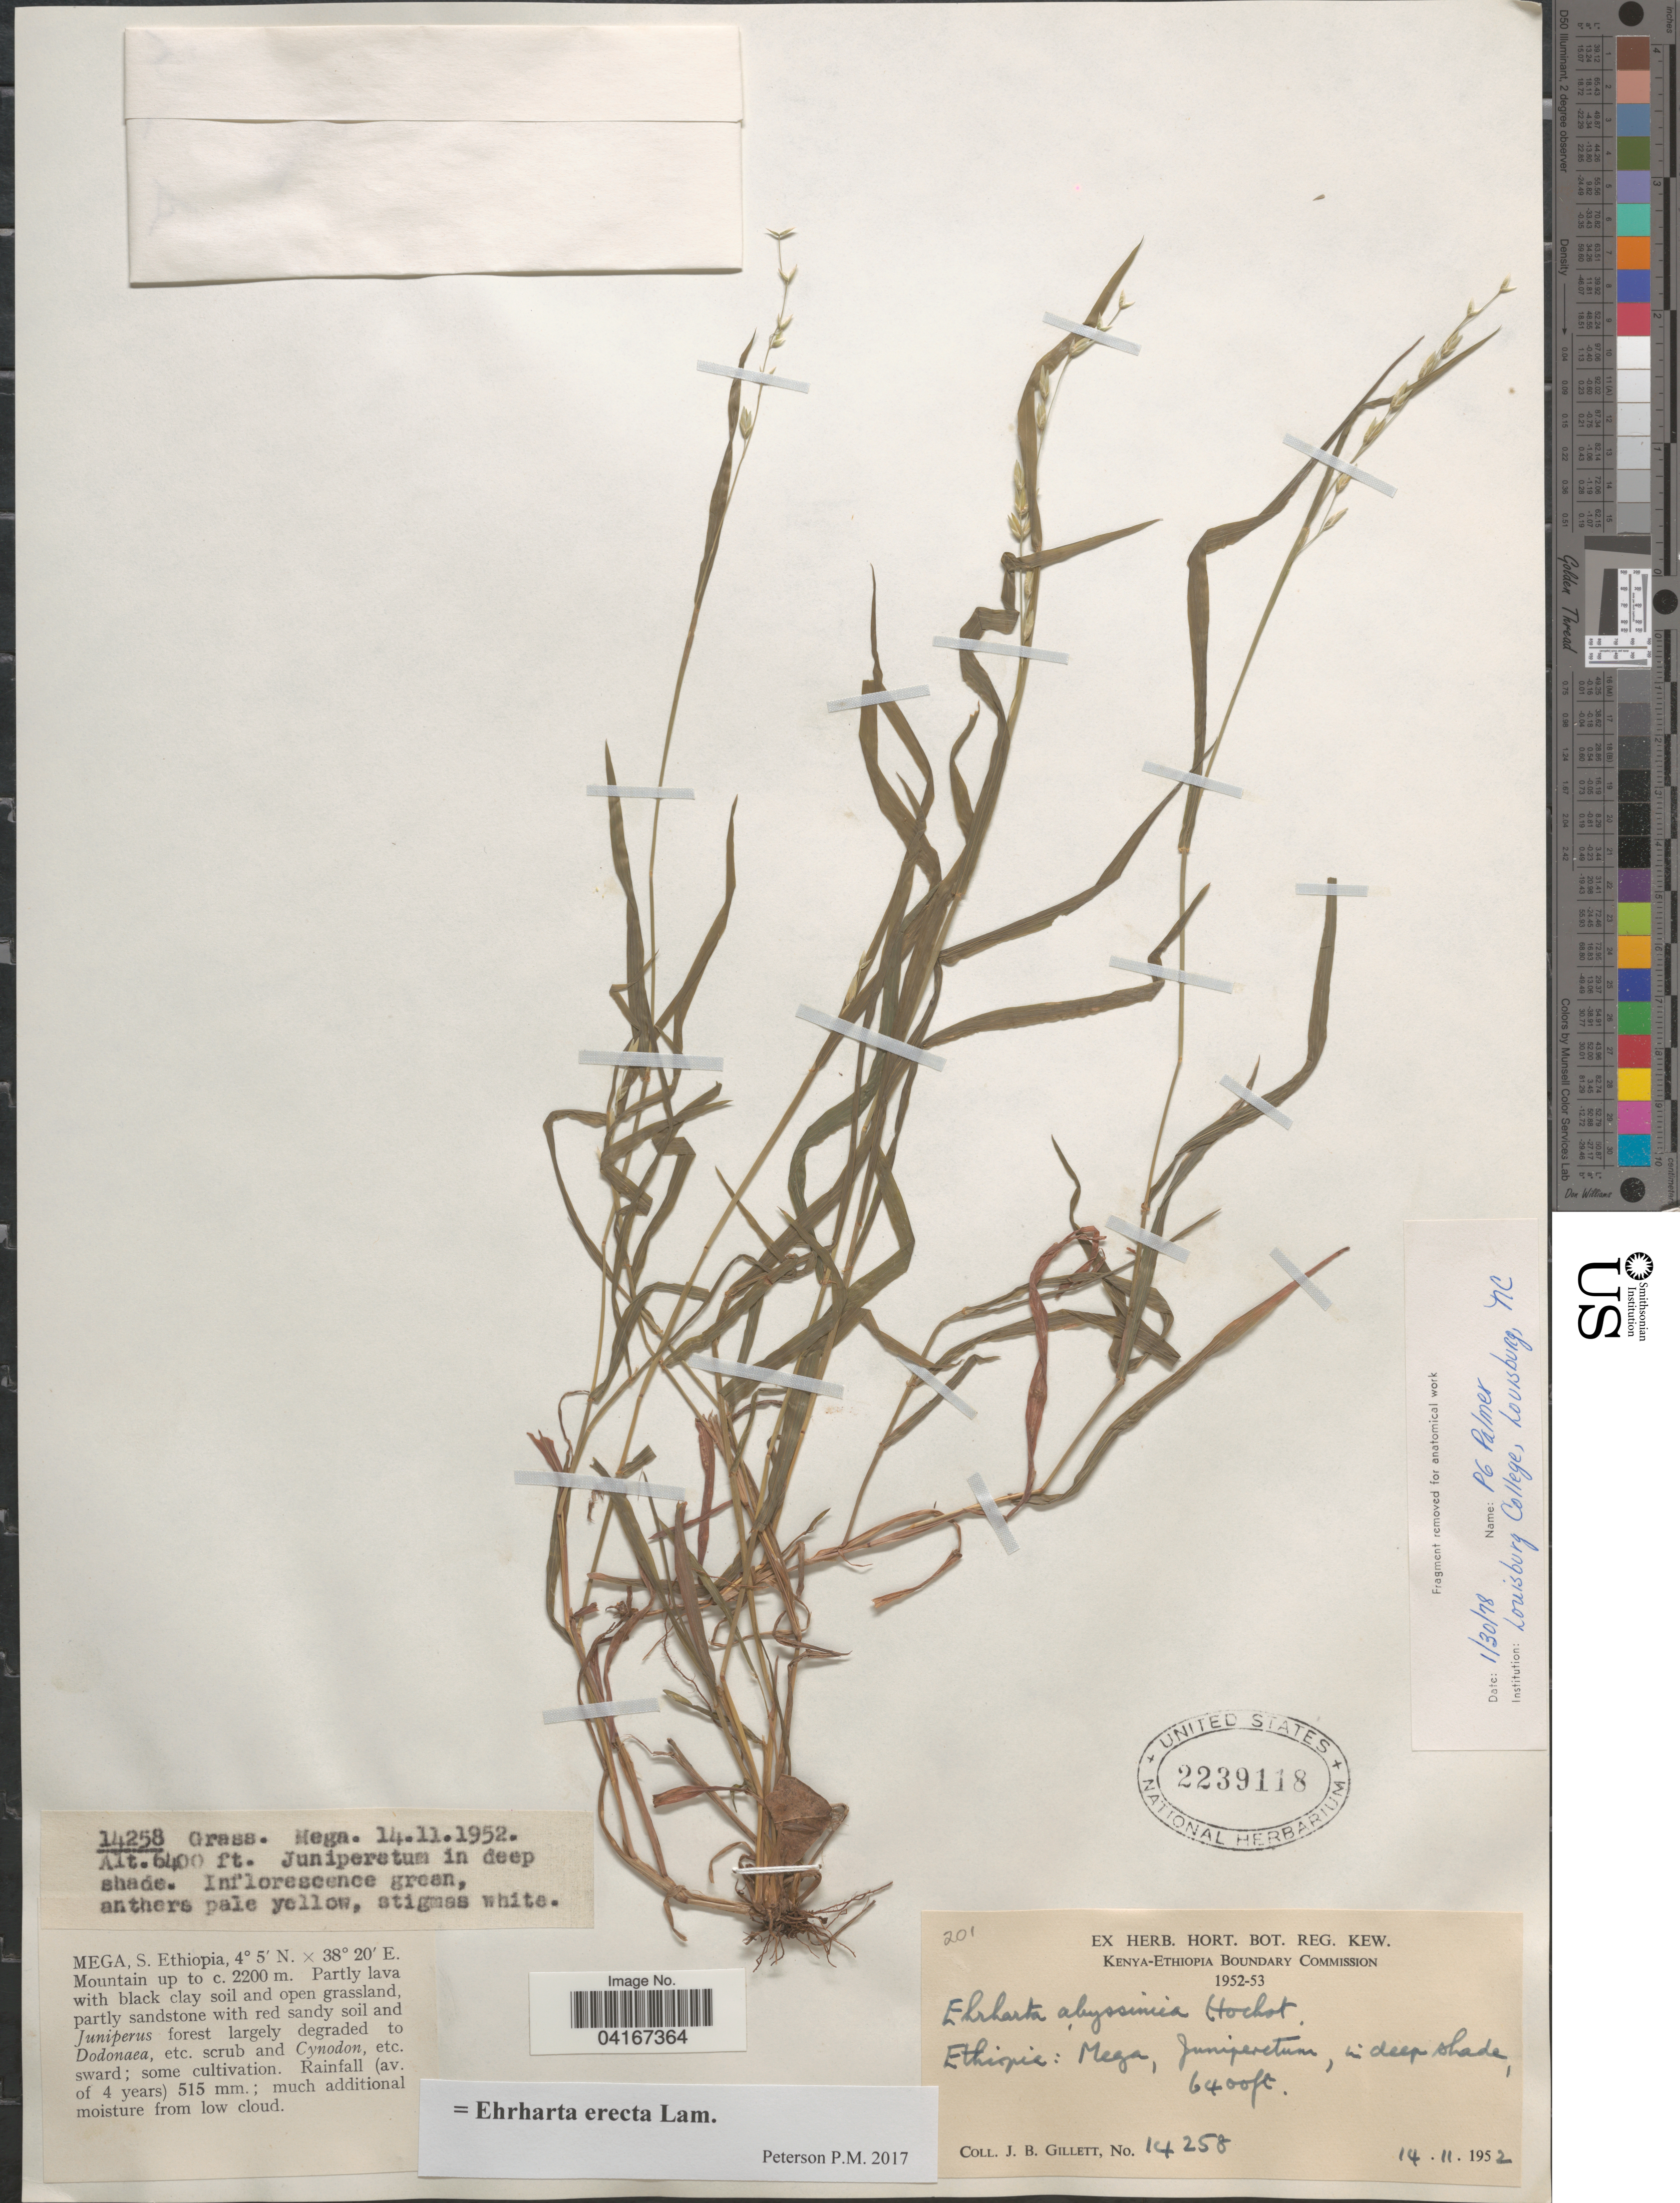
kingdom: Plantae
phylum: Tracheophyta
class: Liliopsida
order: Poales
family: Poaceae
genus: Ehrharta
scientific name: Ehrharta erecta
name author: Lam.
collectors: J. B. Gillett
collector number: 14258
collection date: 1952-11-14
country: Ethiopia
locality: Mega, Juniperetum, in deep shade.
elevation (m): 1951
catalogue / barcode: US 2239118